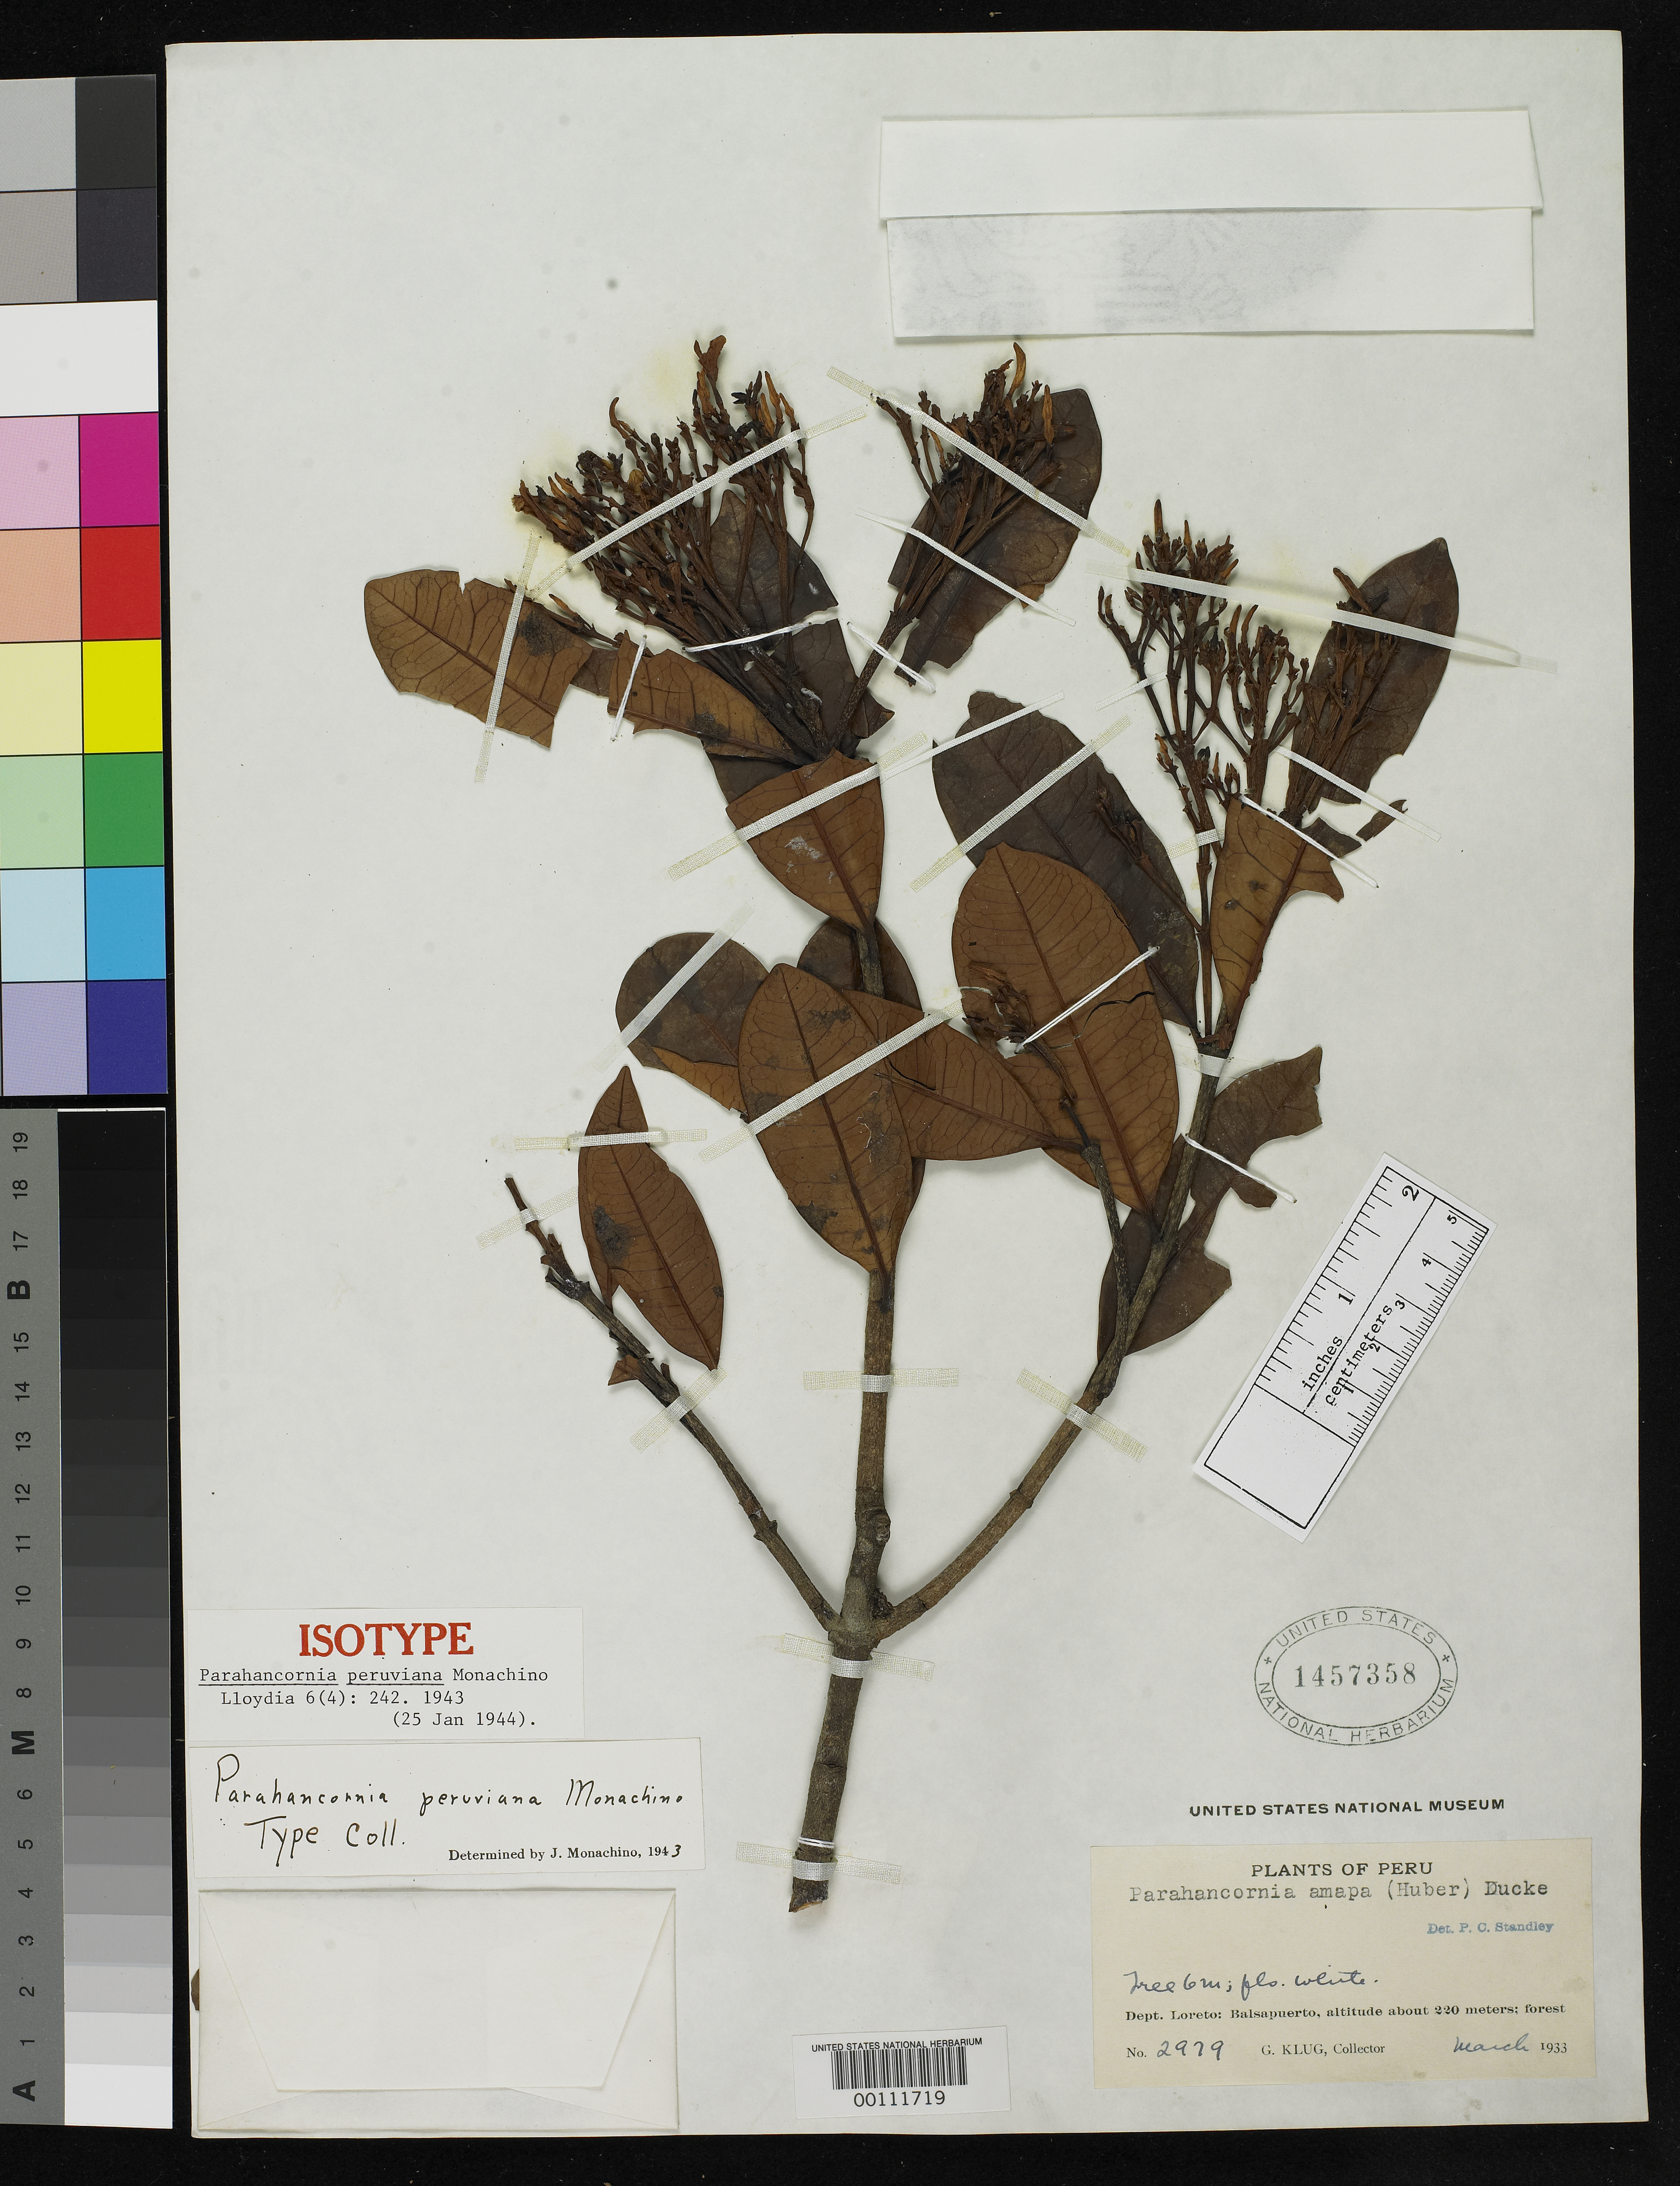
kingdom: Plantae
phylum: Tracheophyta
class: Magnoliopsida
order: Gentianales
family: Apocynaceae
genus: Parahancornia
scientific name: Parahancornia peruviana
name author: Monach.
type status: Isotype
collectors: G. Klug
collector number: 2979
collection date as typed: Mar 1933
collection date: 1933-03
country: Peru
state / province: Loreto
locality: Balsapuerto.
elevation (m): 220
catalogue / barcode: US 1457358